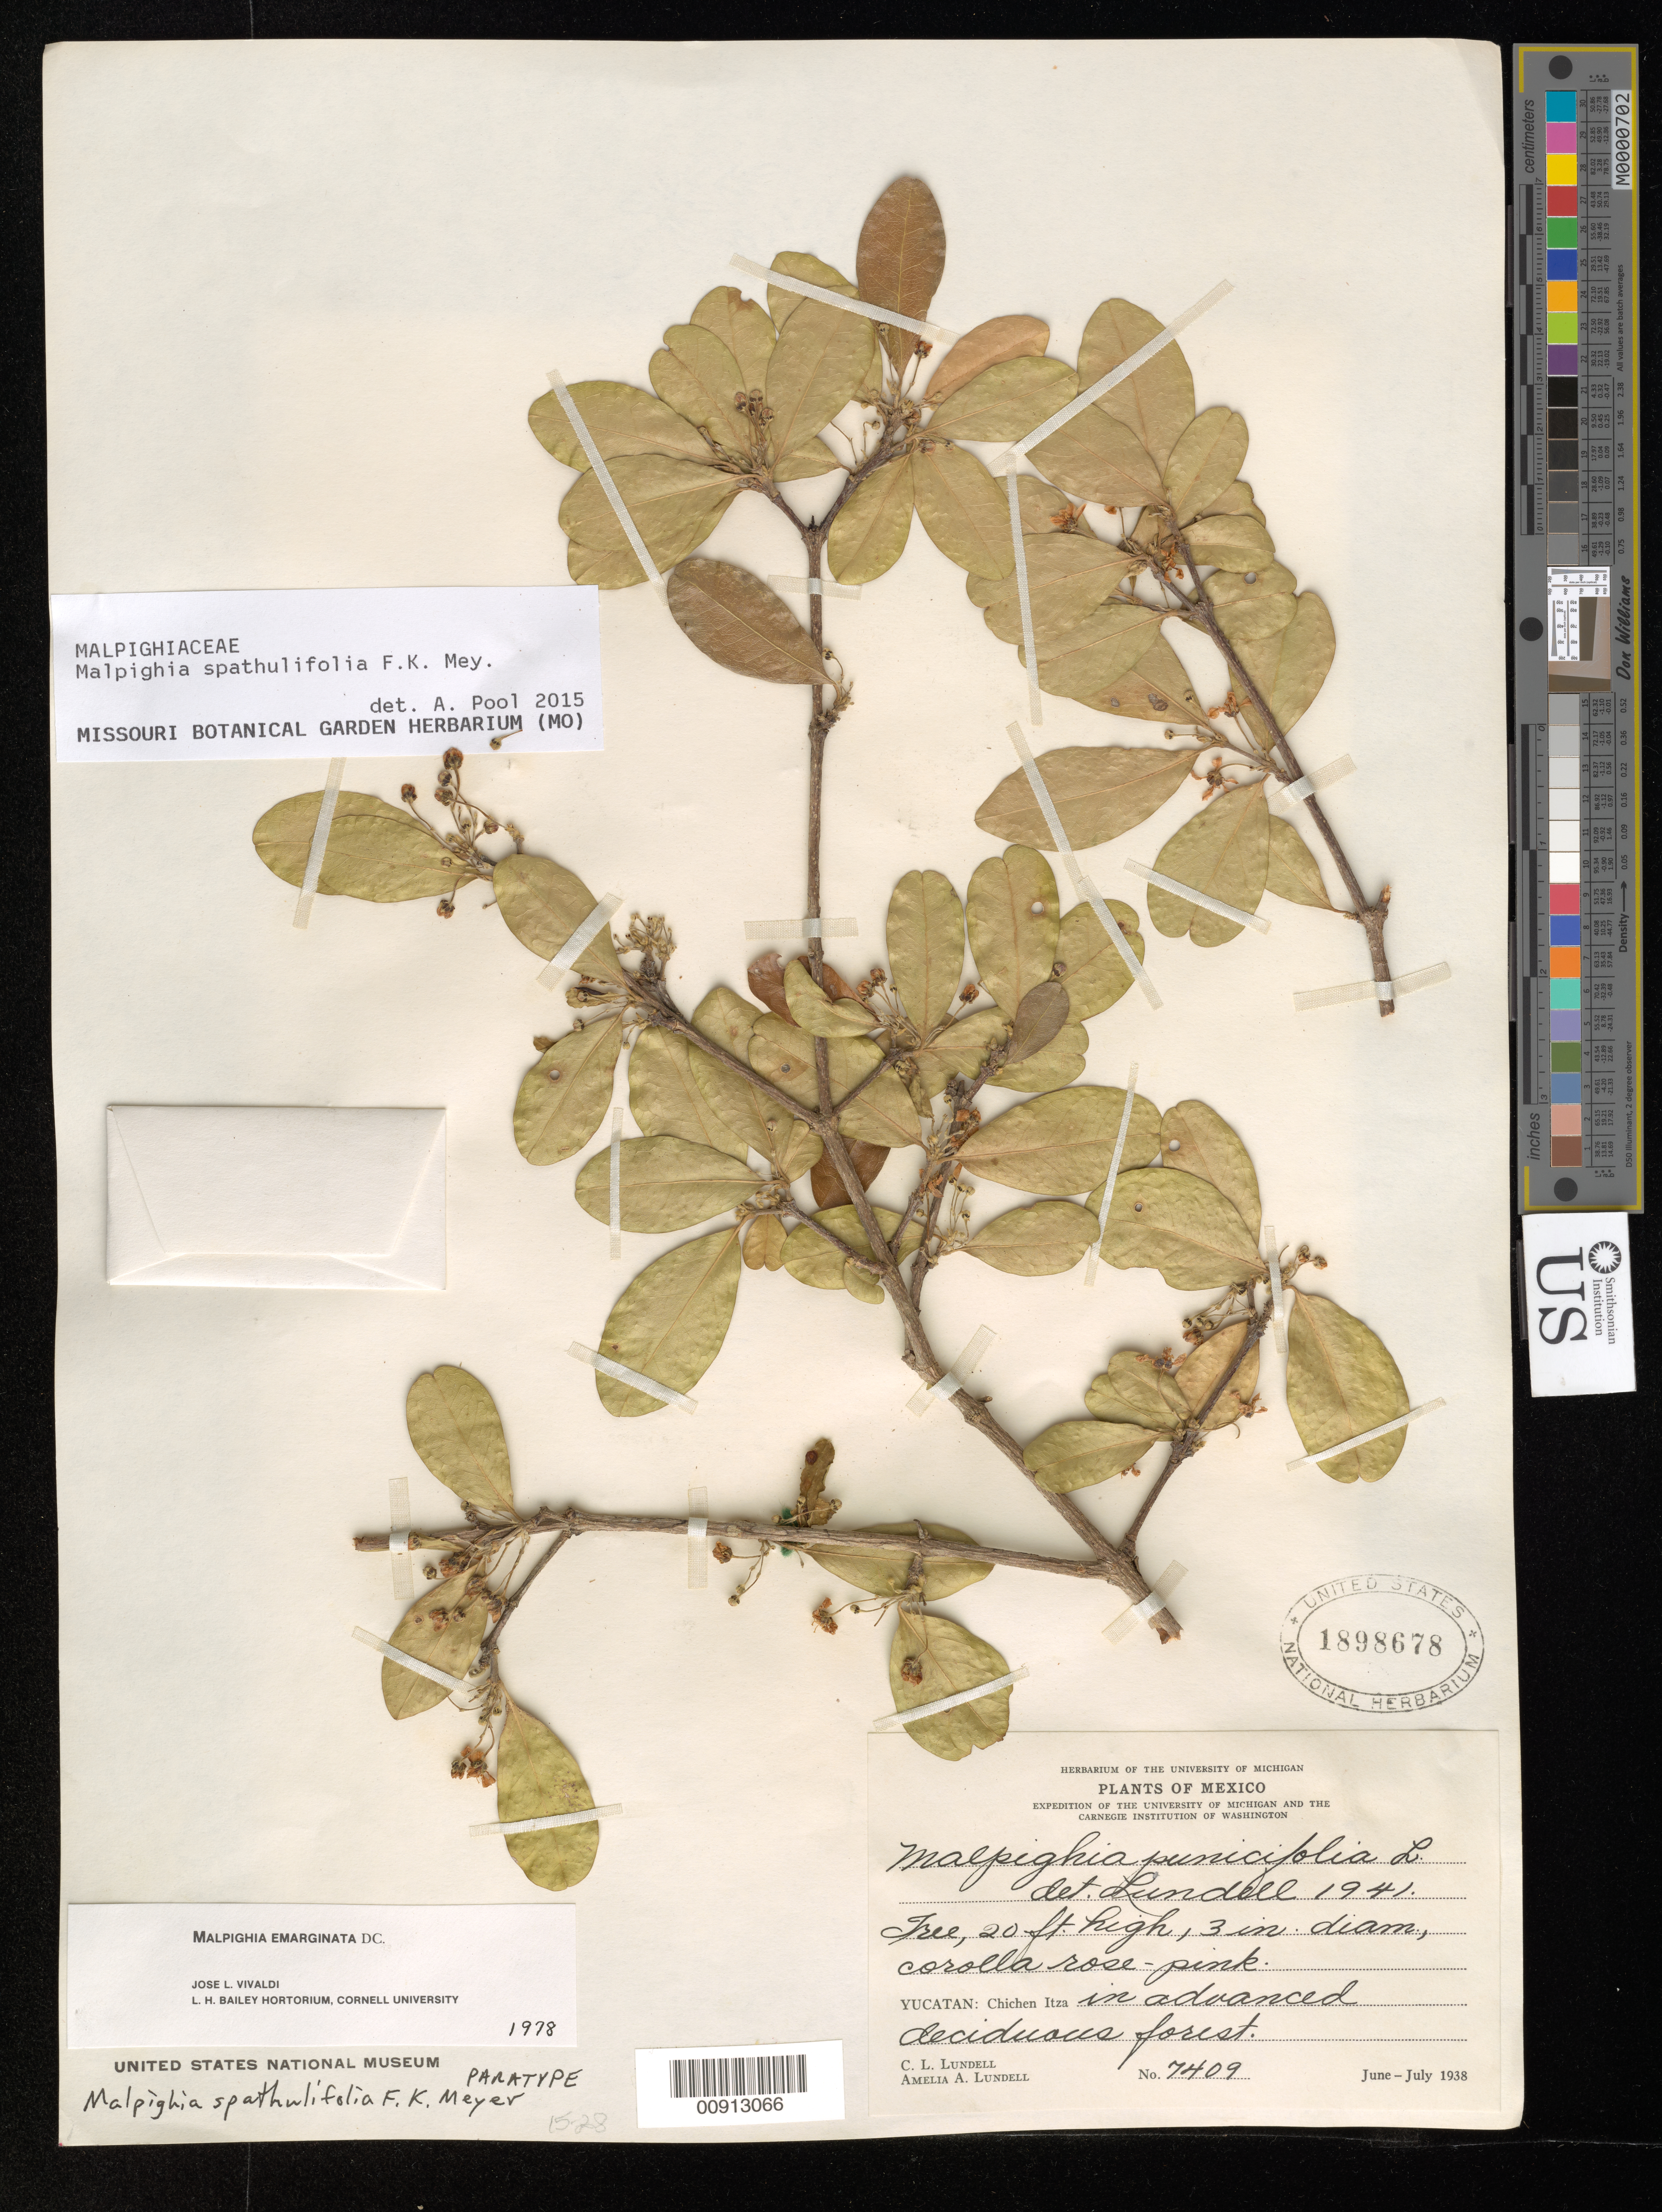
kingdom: Plantae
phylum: Tracheophyta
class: Magnoliopsida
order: Malpighiales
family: Malpighiaceae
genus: Malpighia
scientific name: Malpighia spathulifolia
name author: F.K. Mey.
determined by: Pool, A., (MO), Missouri Botanical Garden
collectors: C. L. Lundell & A. A. Lundell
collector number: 7409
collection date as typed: Jun 1938 to -- Jul 1938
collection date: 1938-06/1938-07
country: Mexico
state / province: Yucatán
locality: Yucatán: Chichen Itza.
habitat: In advanced deciduous forest.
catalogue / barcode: US 1898678